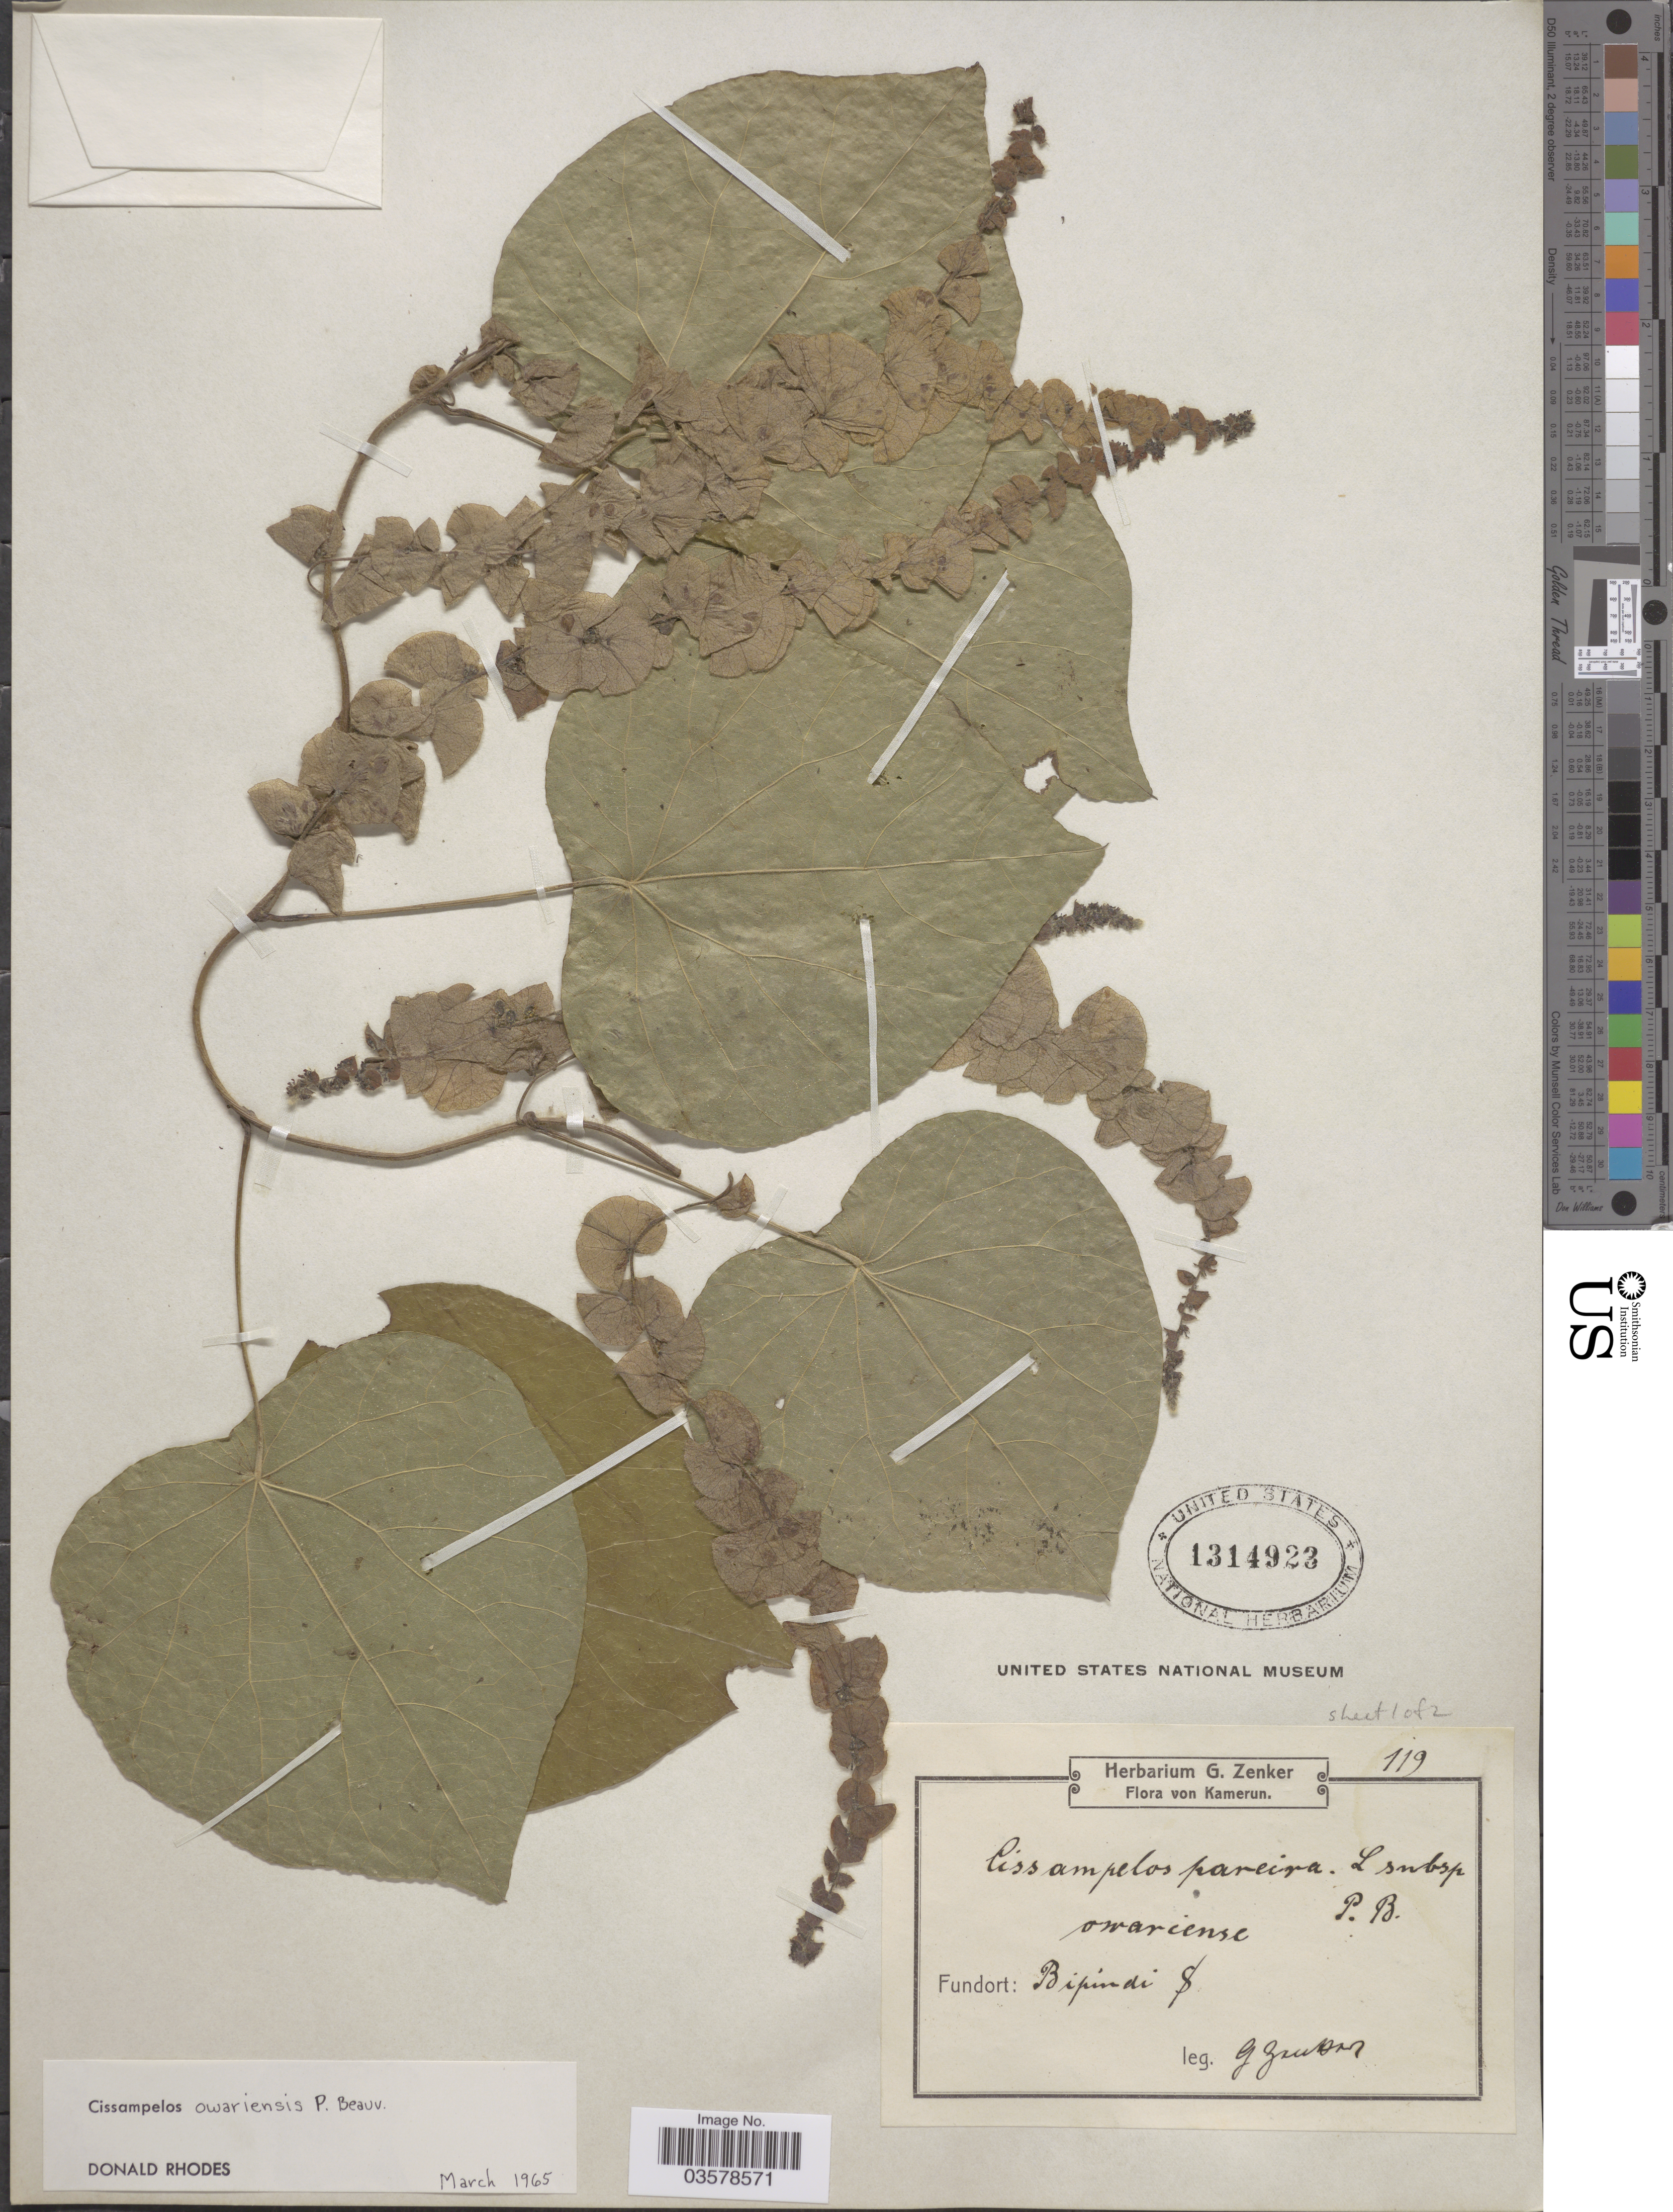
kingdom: Plantae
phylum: Tracheophyta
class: Magnoliopsida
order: Ranunculales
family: Menispermaceae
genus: Cissampelos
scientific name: Cissampelos owariensis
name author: P. Beauv. ex DC.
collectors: G. A. Zenker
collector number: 119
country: Cameroon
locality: Kamerun. Bipindi.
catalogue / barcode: US 1314923